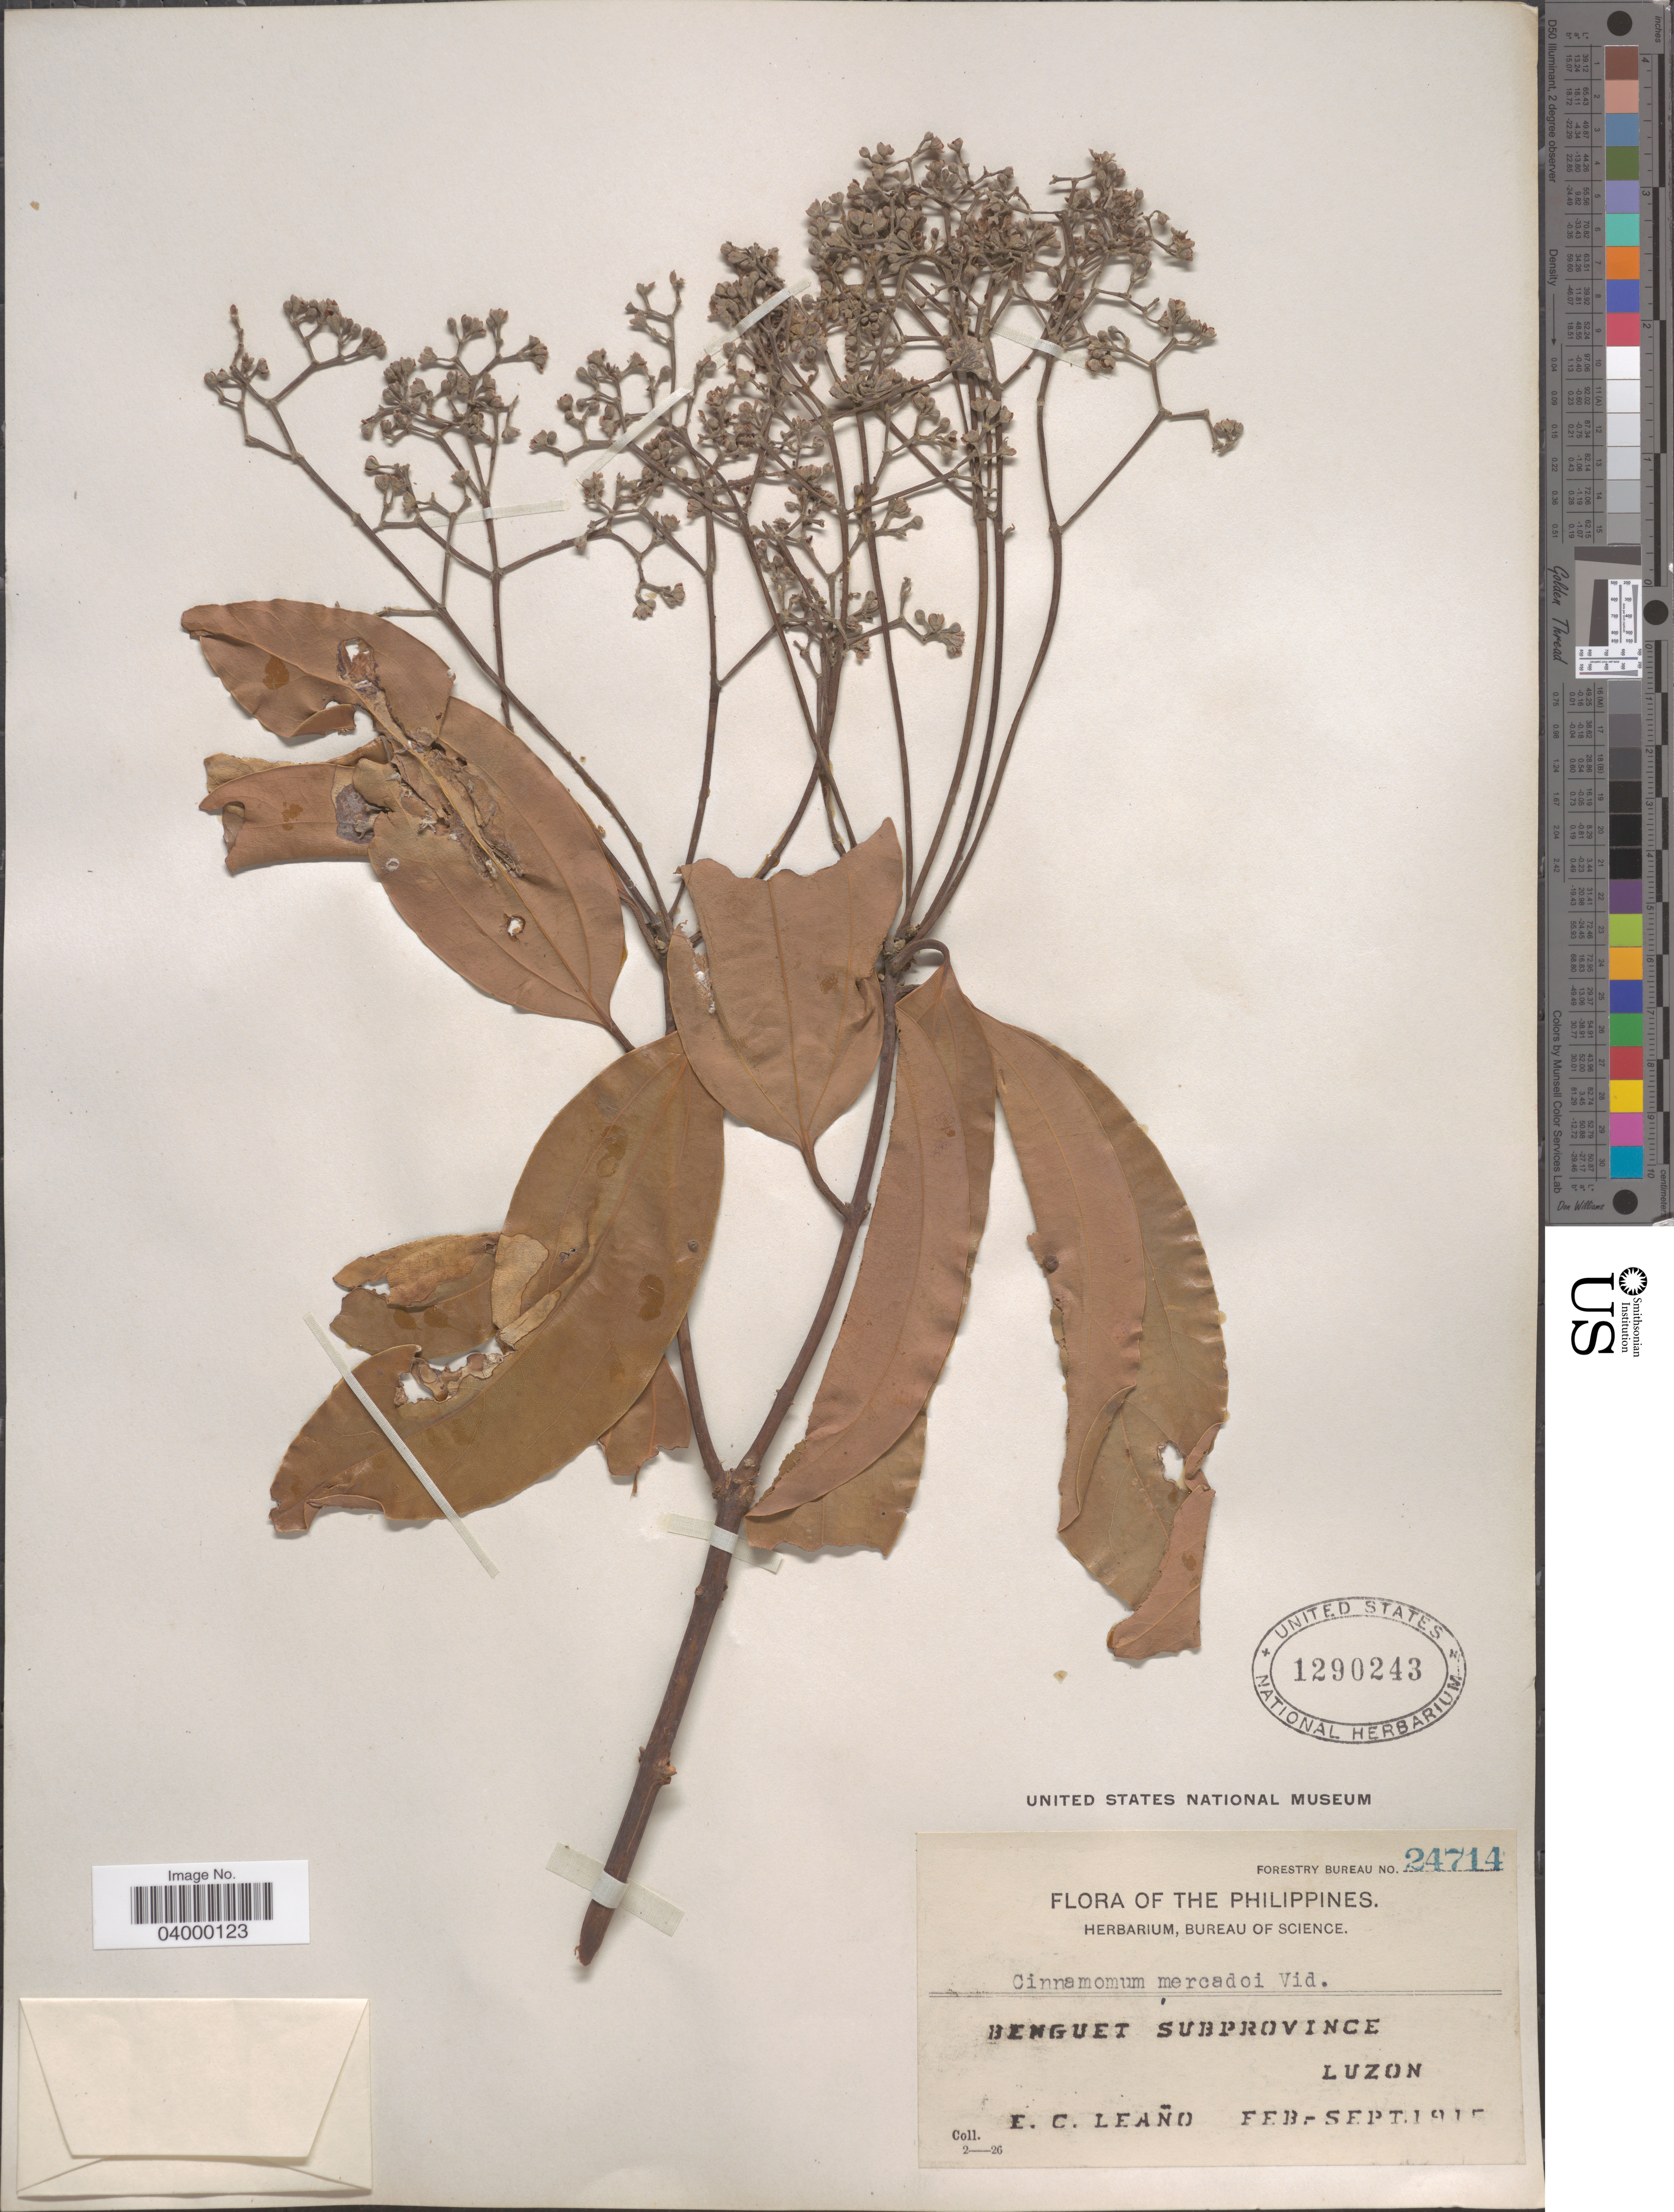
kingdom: Plantae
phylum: Tracheophyta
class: Magnoliopsida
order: Laurales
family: Lauraceae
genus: Cinnamomum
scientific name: Cinnamomum mercadoi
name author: Vidal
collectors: E. Leano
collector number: Forestry Bureau 24714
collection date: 1915-02/1915-09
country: Philippines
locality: Benguet Subprovince. Luzon.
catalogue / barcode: US 1290243